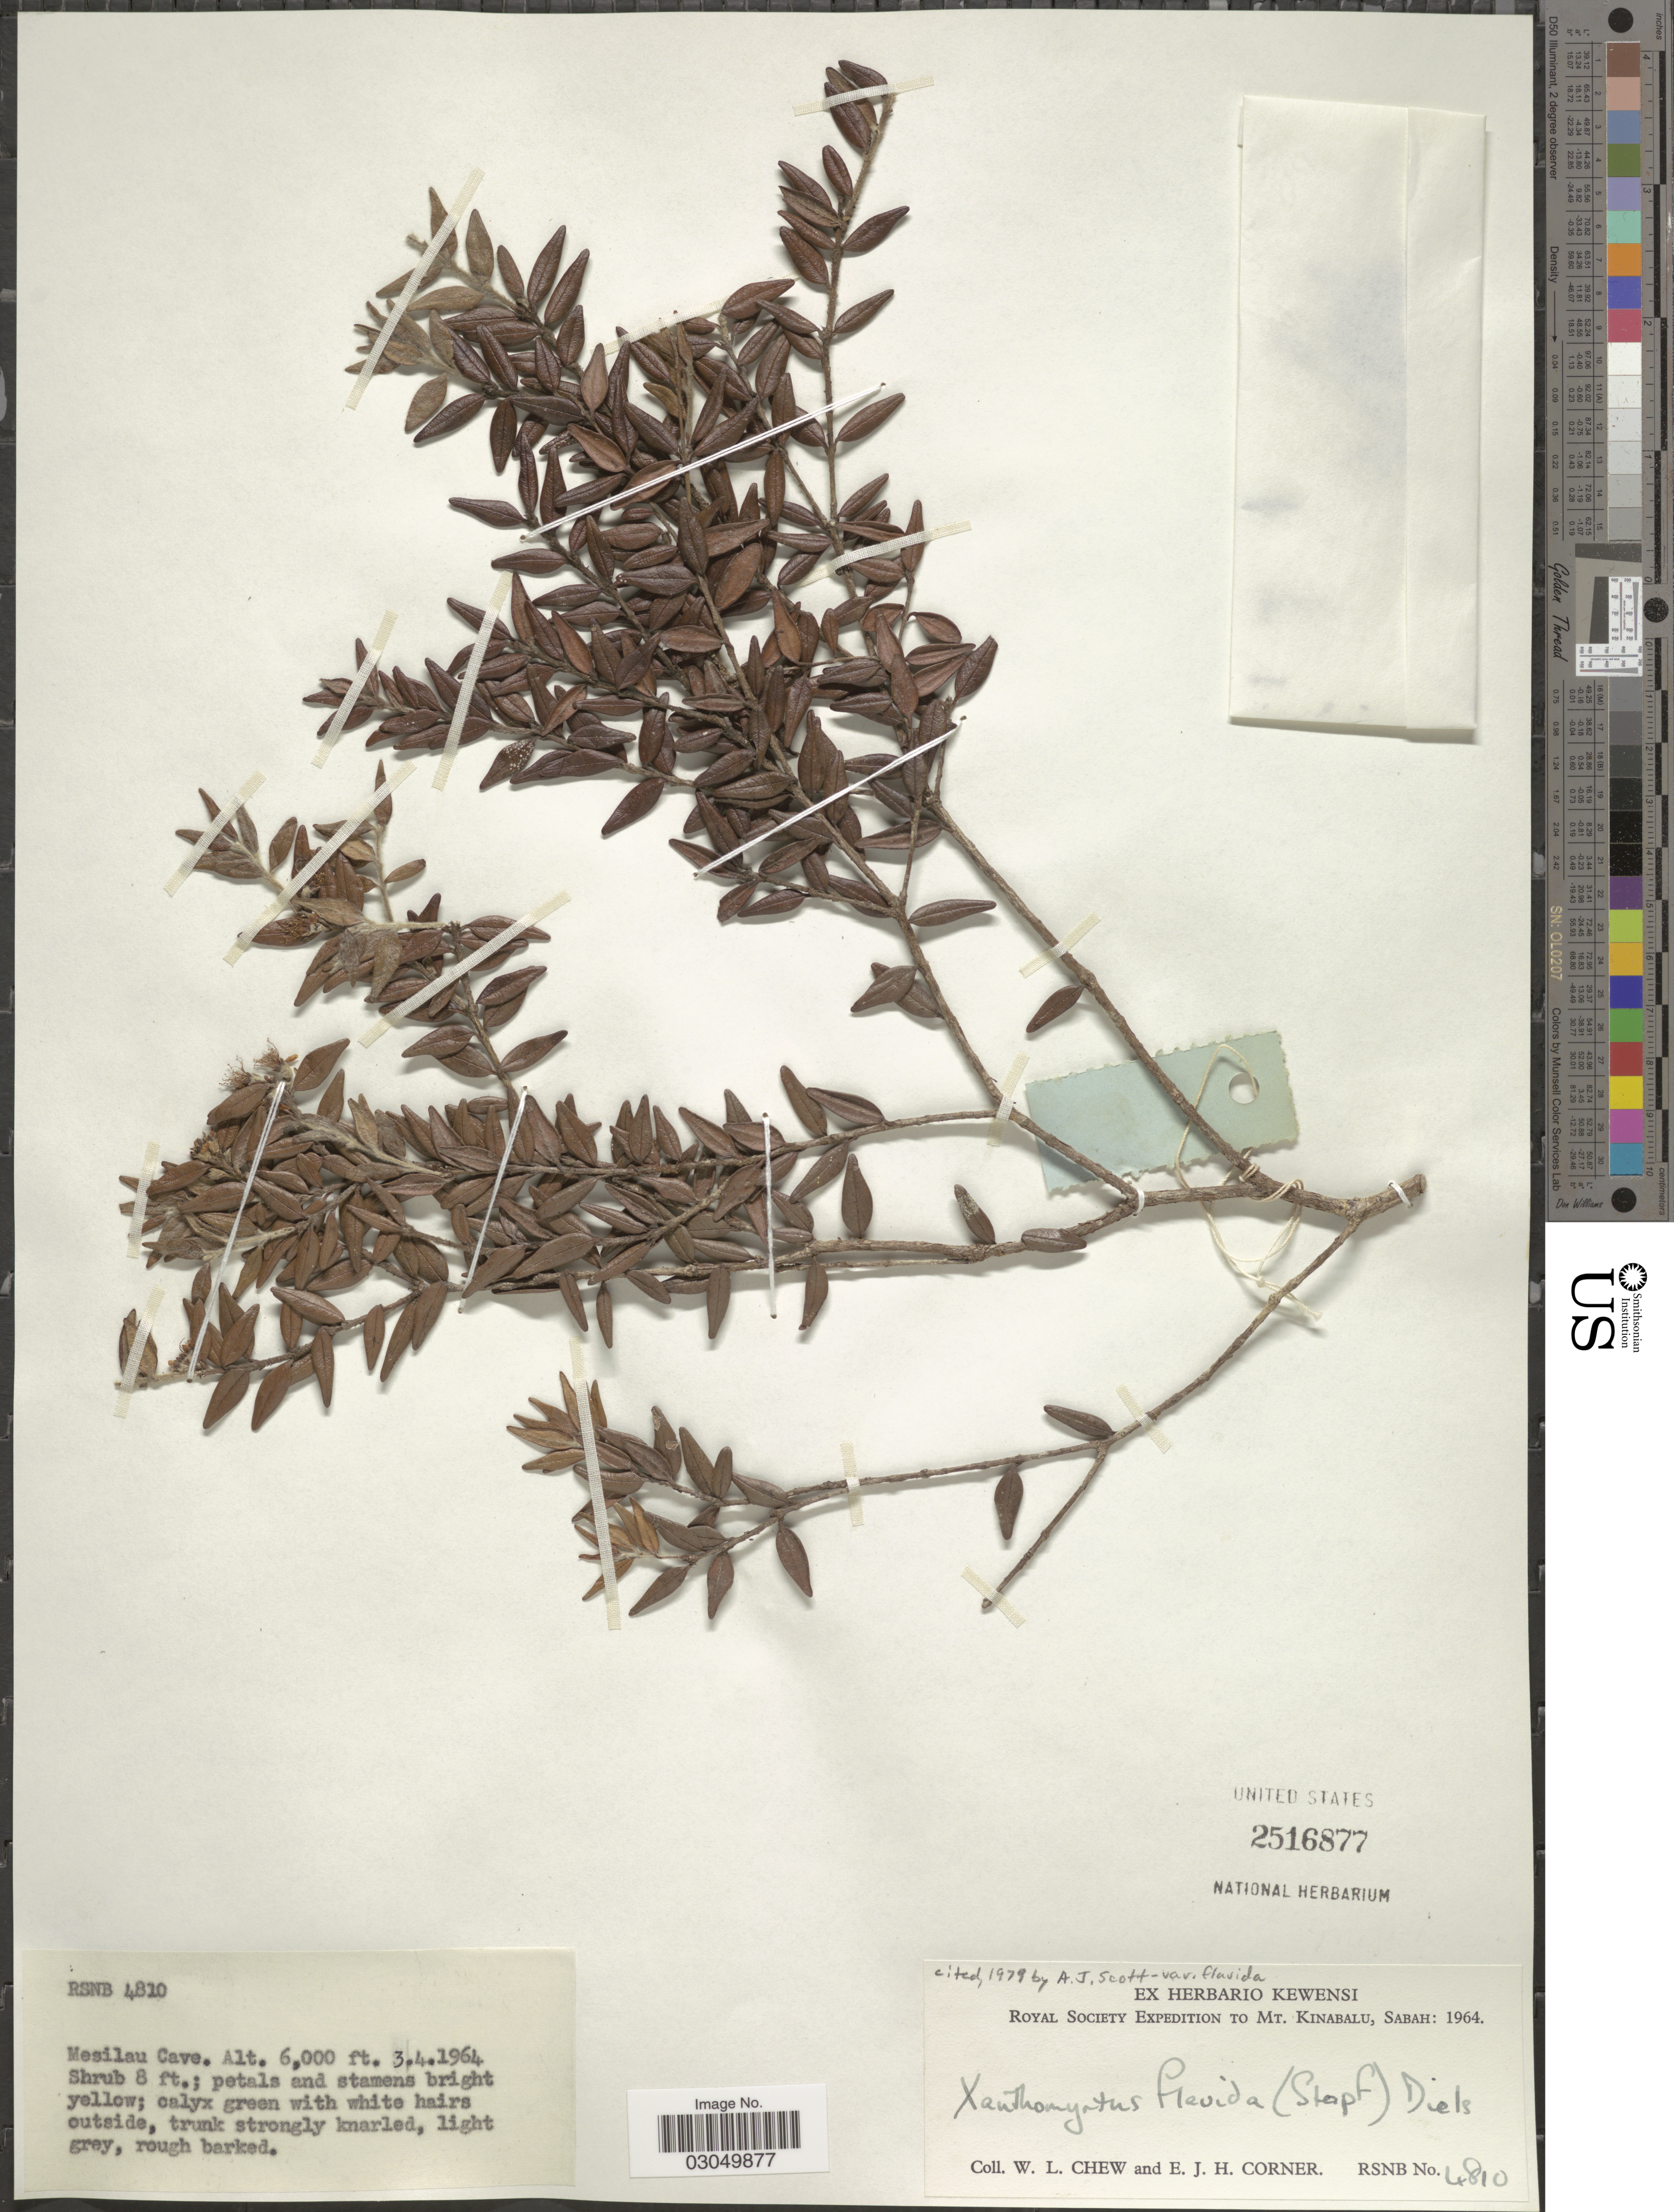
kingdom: Plantae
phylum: Tracheophyta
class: Magnoliopsida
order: Myrtales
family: Myrtaceae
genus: Xanthomyrtus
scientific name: Xanthomyrtus flavida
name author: (Stapf) Diels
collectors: W. Chew & E. Corner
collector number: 4810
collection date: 1964-04-03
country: Malaysia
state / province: Sabah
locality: Mt. Kinabalu. Mesilau Cave.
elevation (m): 1829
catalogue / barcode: US 2516877